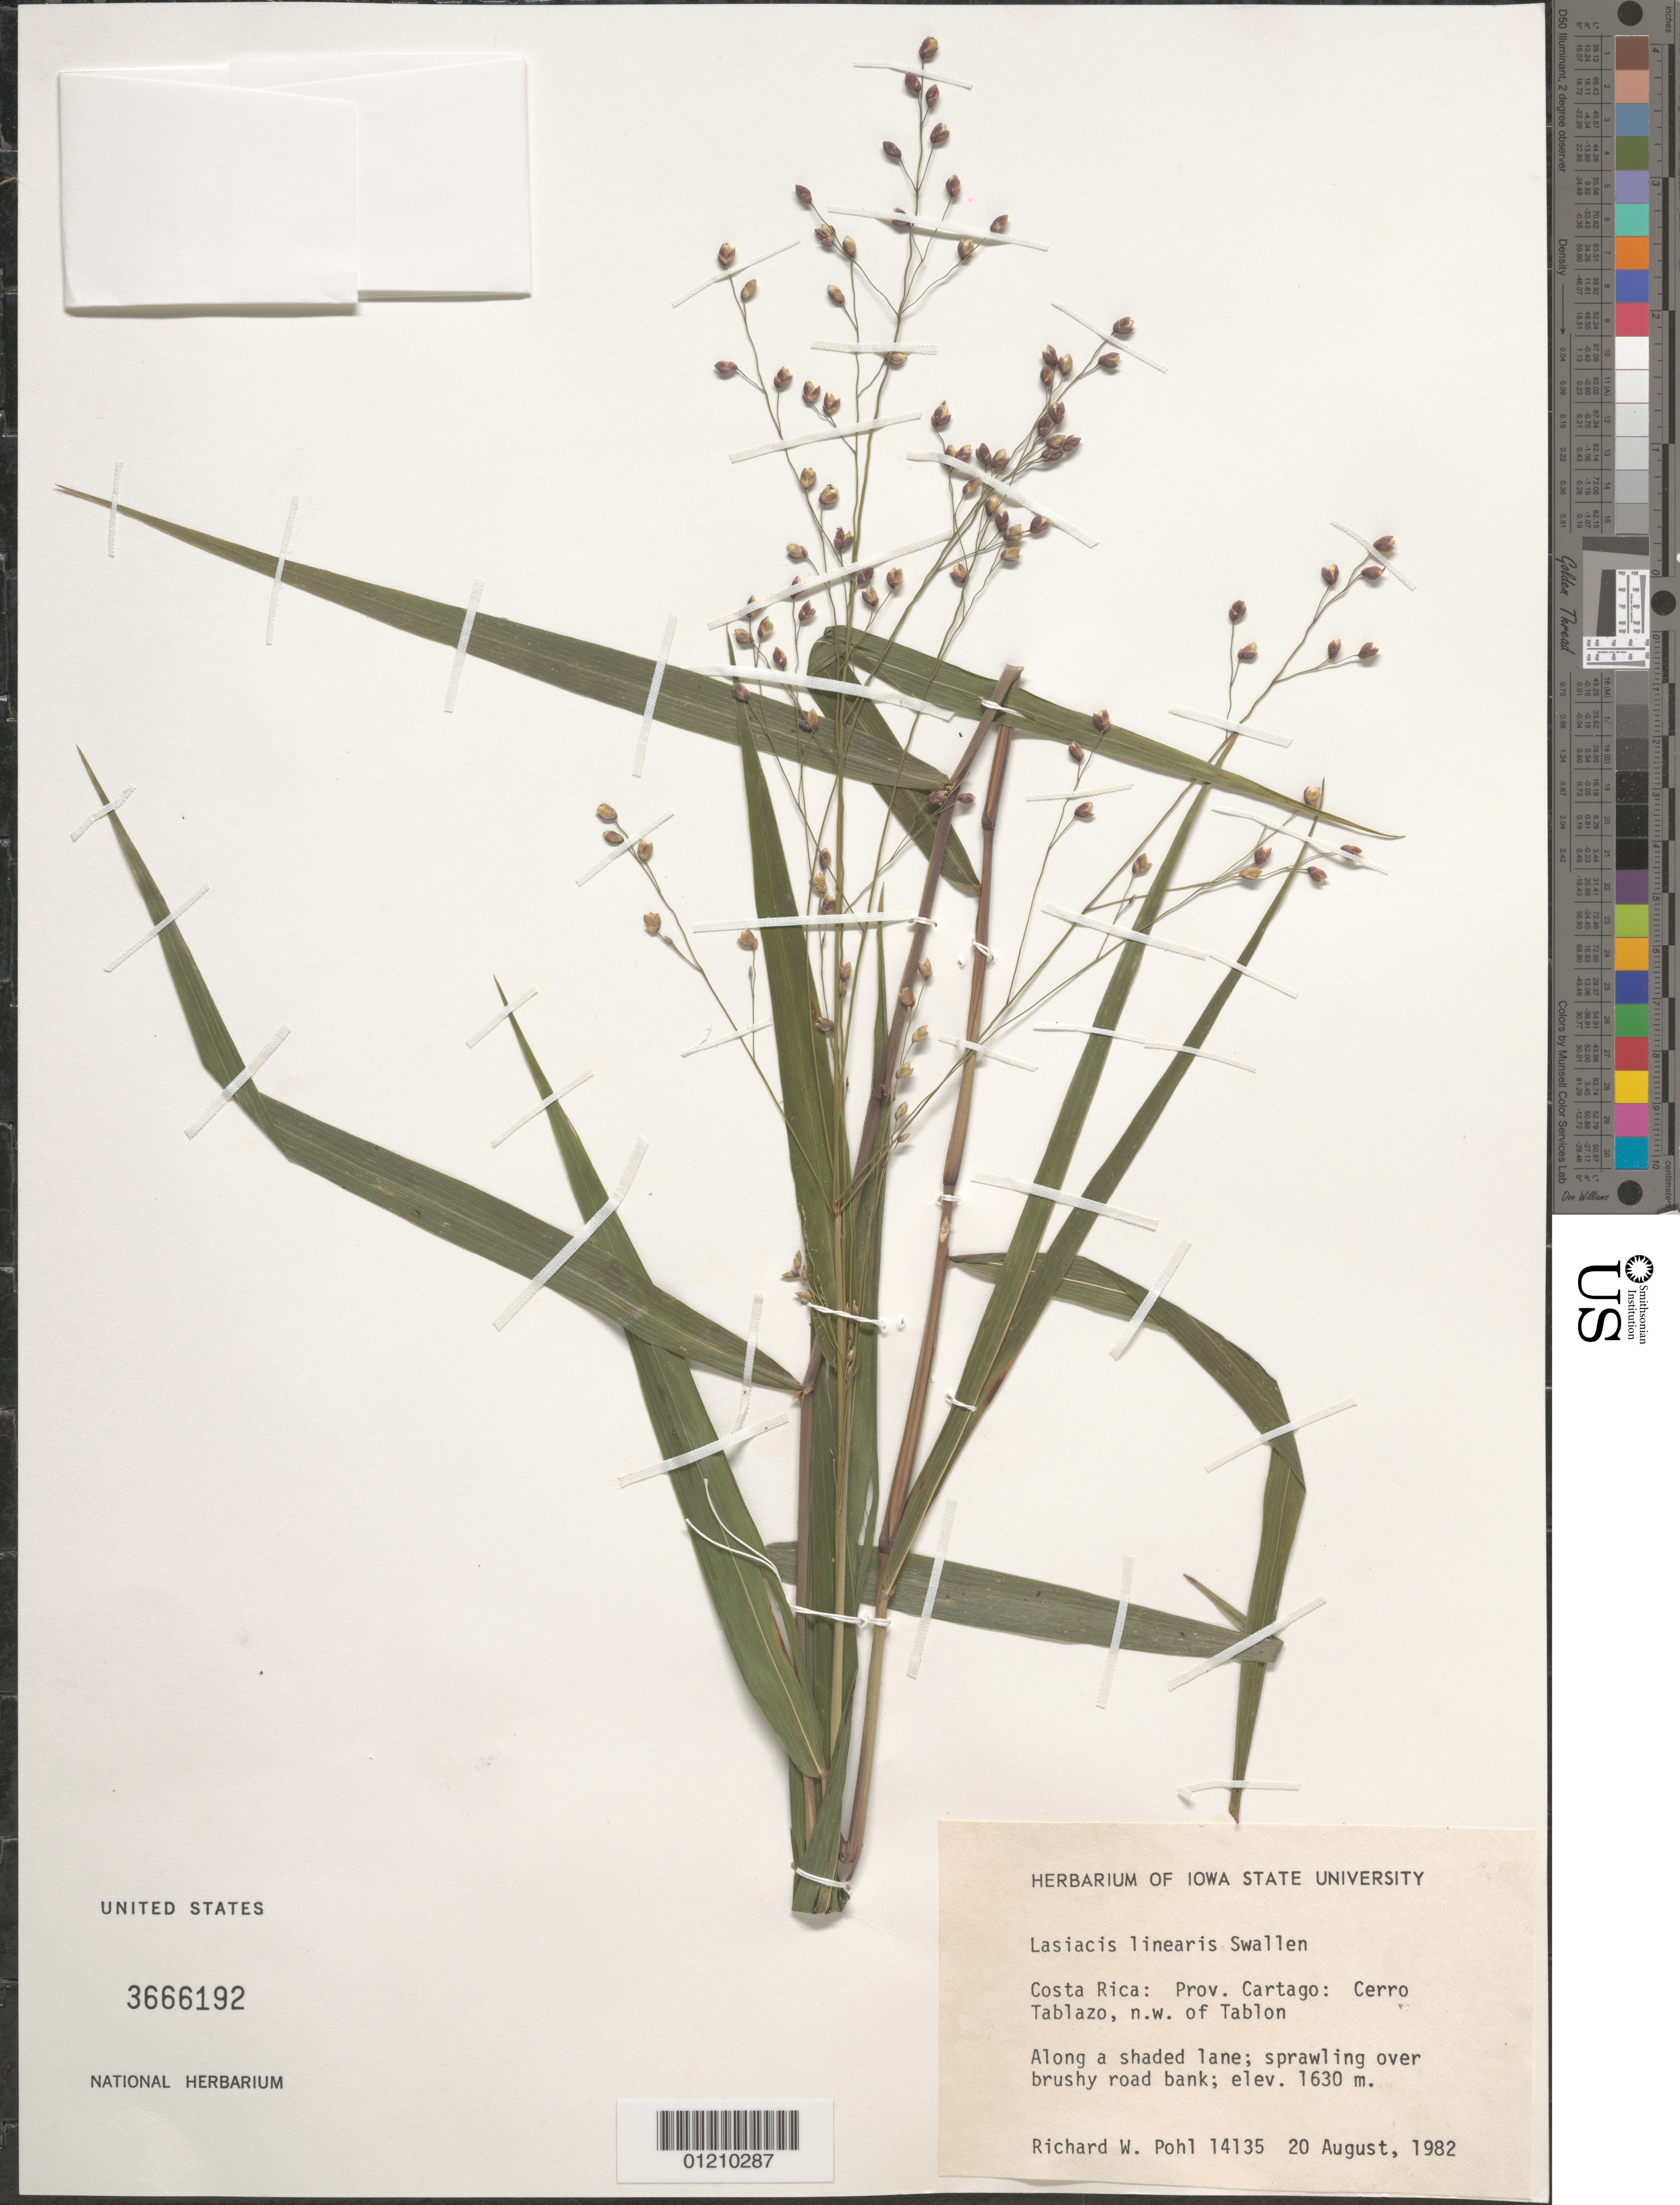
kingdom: Plantae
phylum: Tracheophyta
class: Liliopsida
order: Poales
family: Poaceae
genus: Lasiacis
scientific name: Lasiacis linearis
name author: Swallen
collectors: R. W. Pohl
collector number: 14135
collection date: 1982-08-20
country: Costa Rica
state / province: Cartago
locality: Cerro Tablazo, N. W. of Tablon.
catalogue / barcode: US 366192